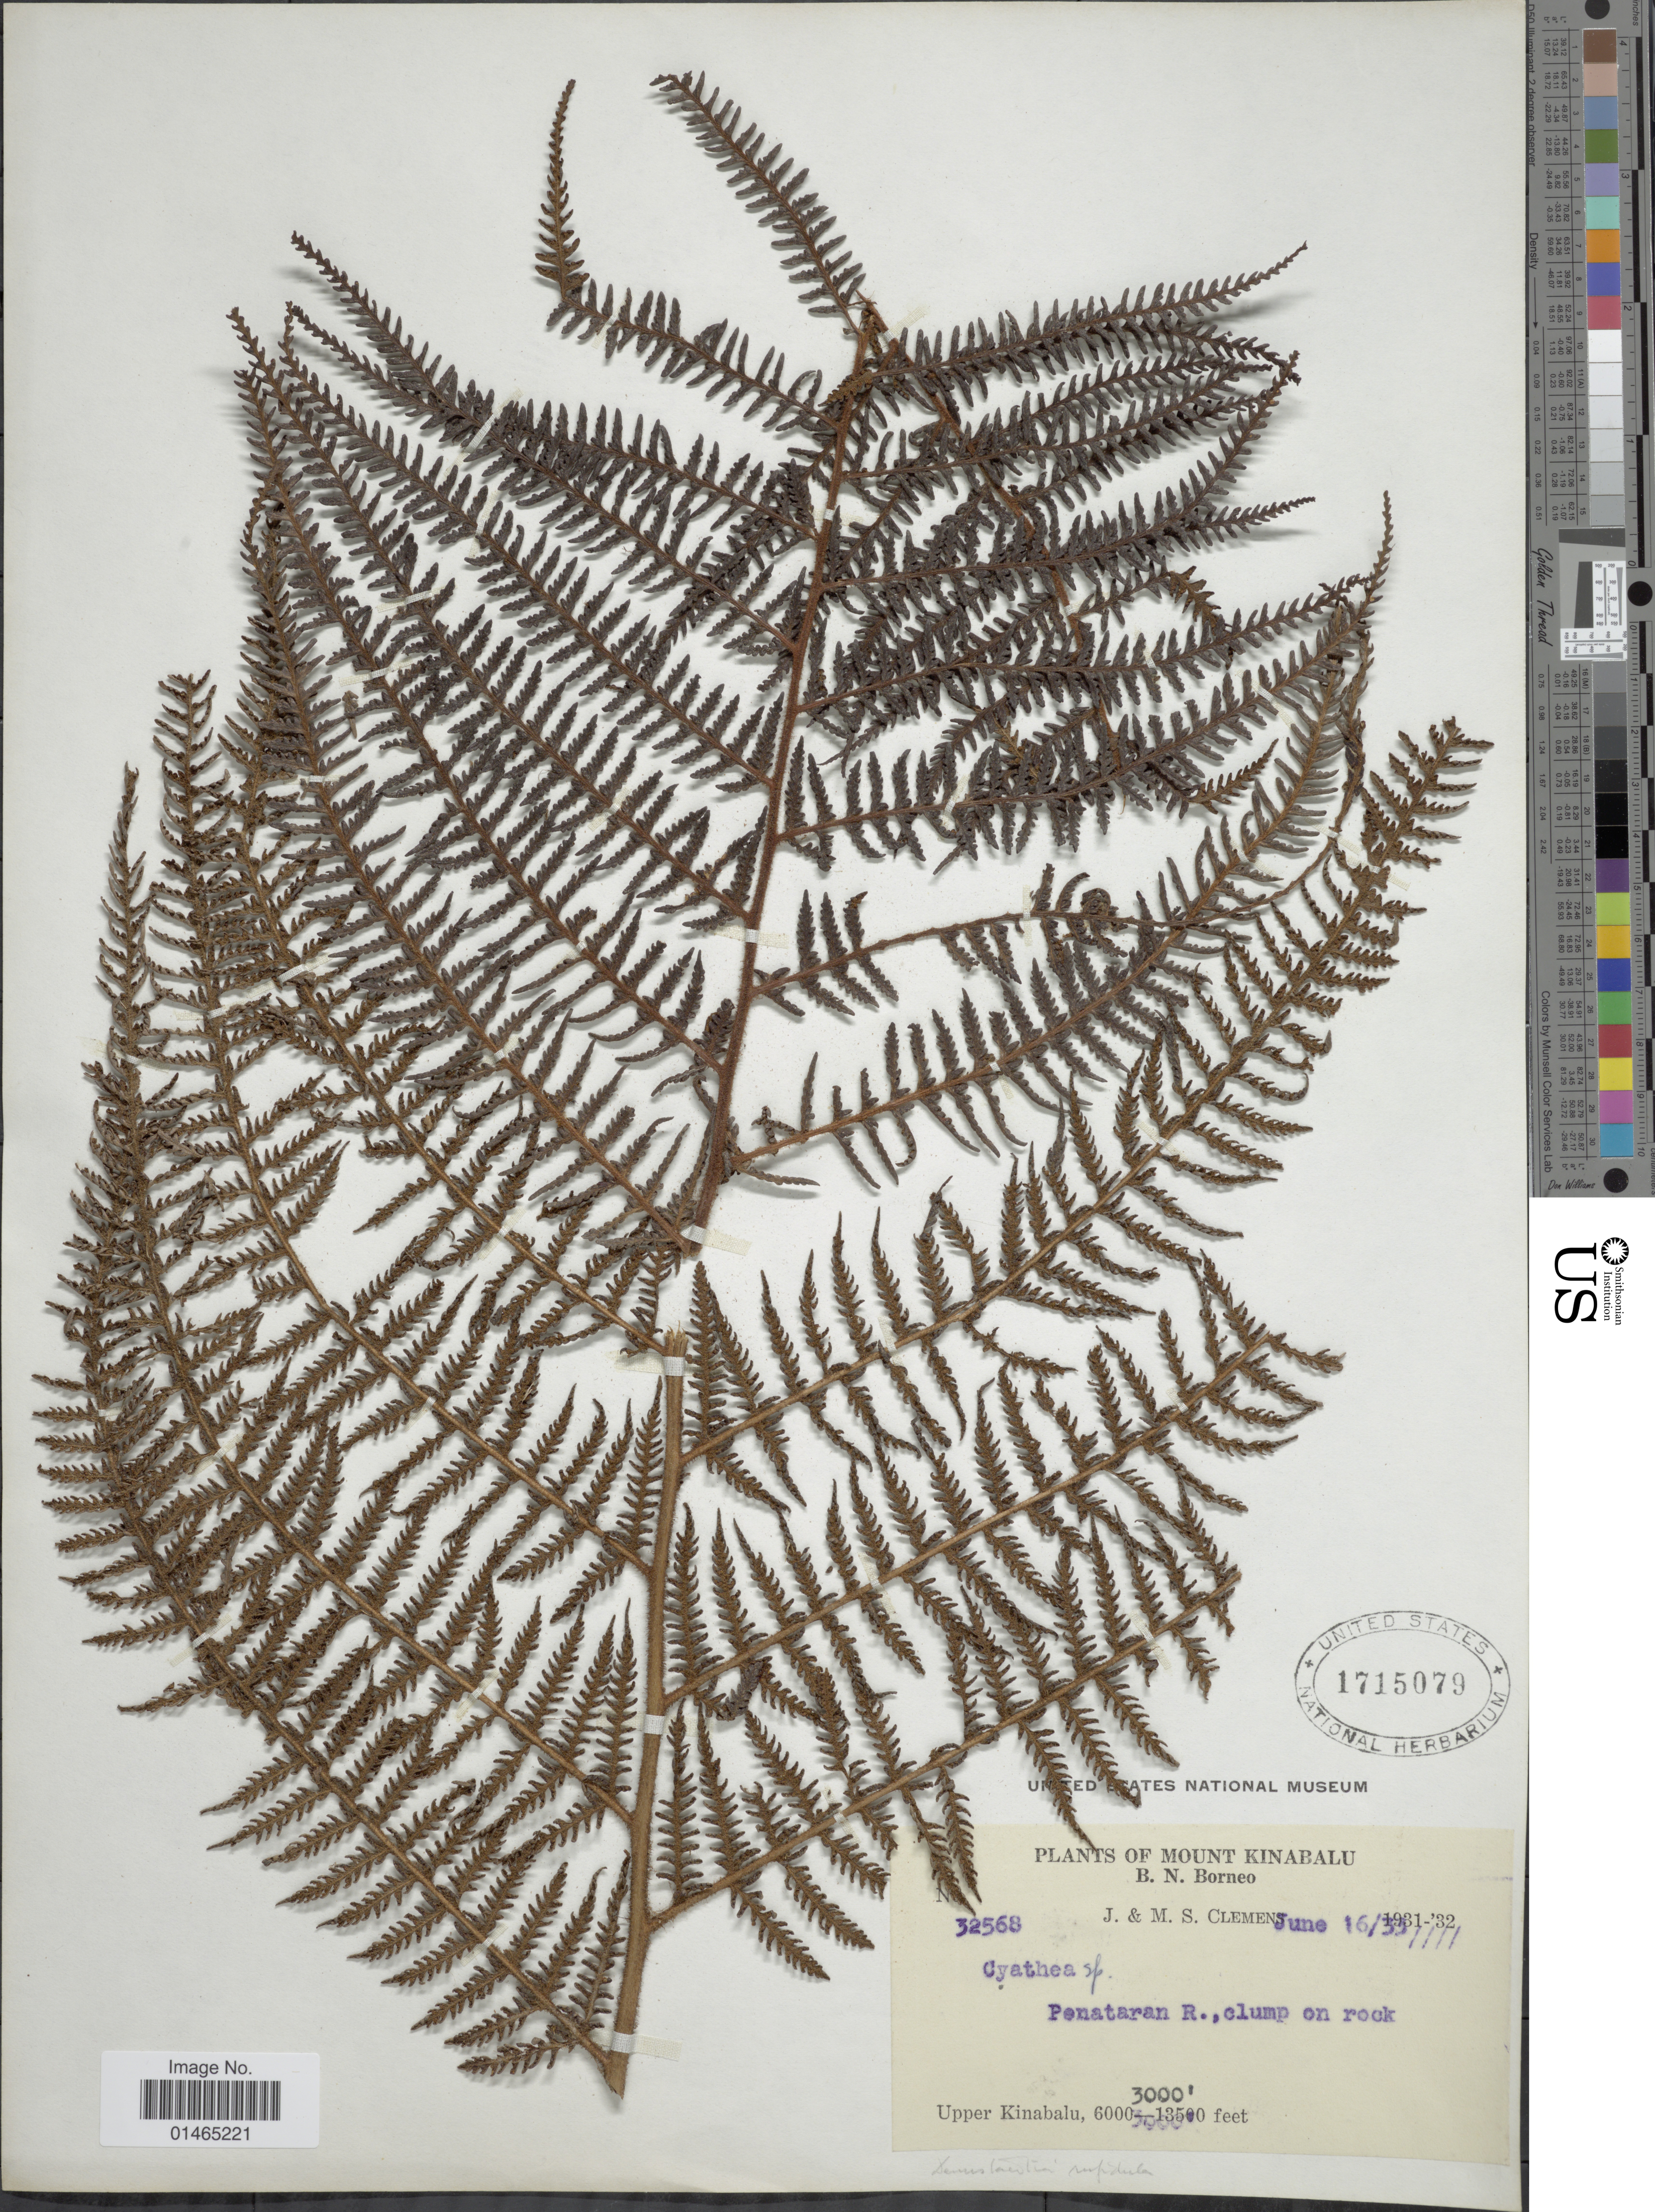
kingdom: Plantae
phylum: Tracheophyta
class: Polypodiopsida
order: Polypodiales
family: Dennstaedtiaceae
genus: Dennstaedtia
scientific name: Dennstaedtia rufidula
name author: C. Chr.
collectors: J. Clemens & M. S. Clemens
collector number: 32568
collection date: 1933-06-16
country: Malaysia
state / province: Sabah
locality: Mount Kinabalu. B.N. Borneo. Penataran R., clump on rock. Upper Kinabalu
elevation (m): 914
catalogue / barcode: US 1715079